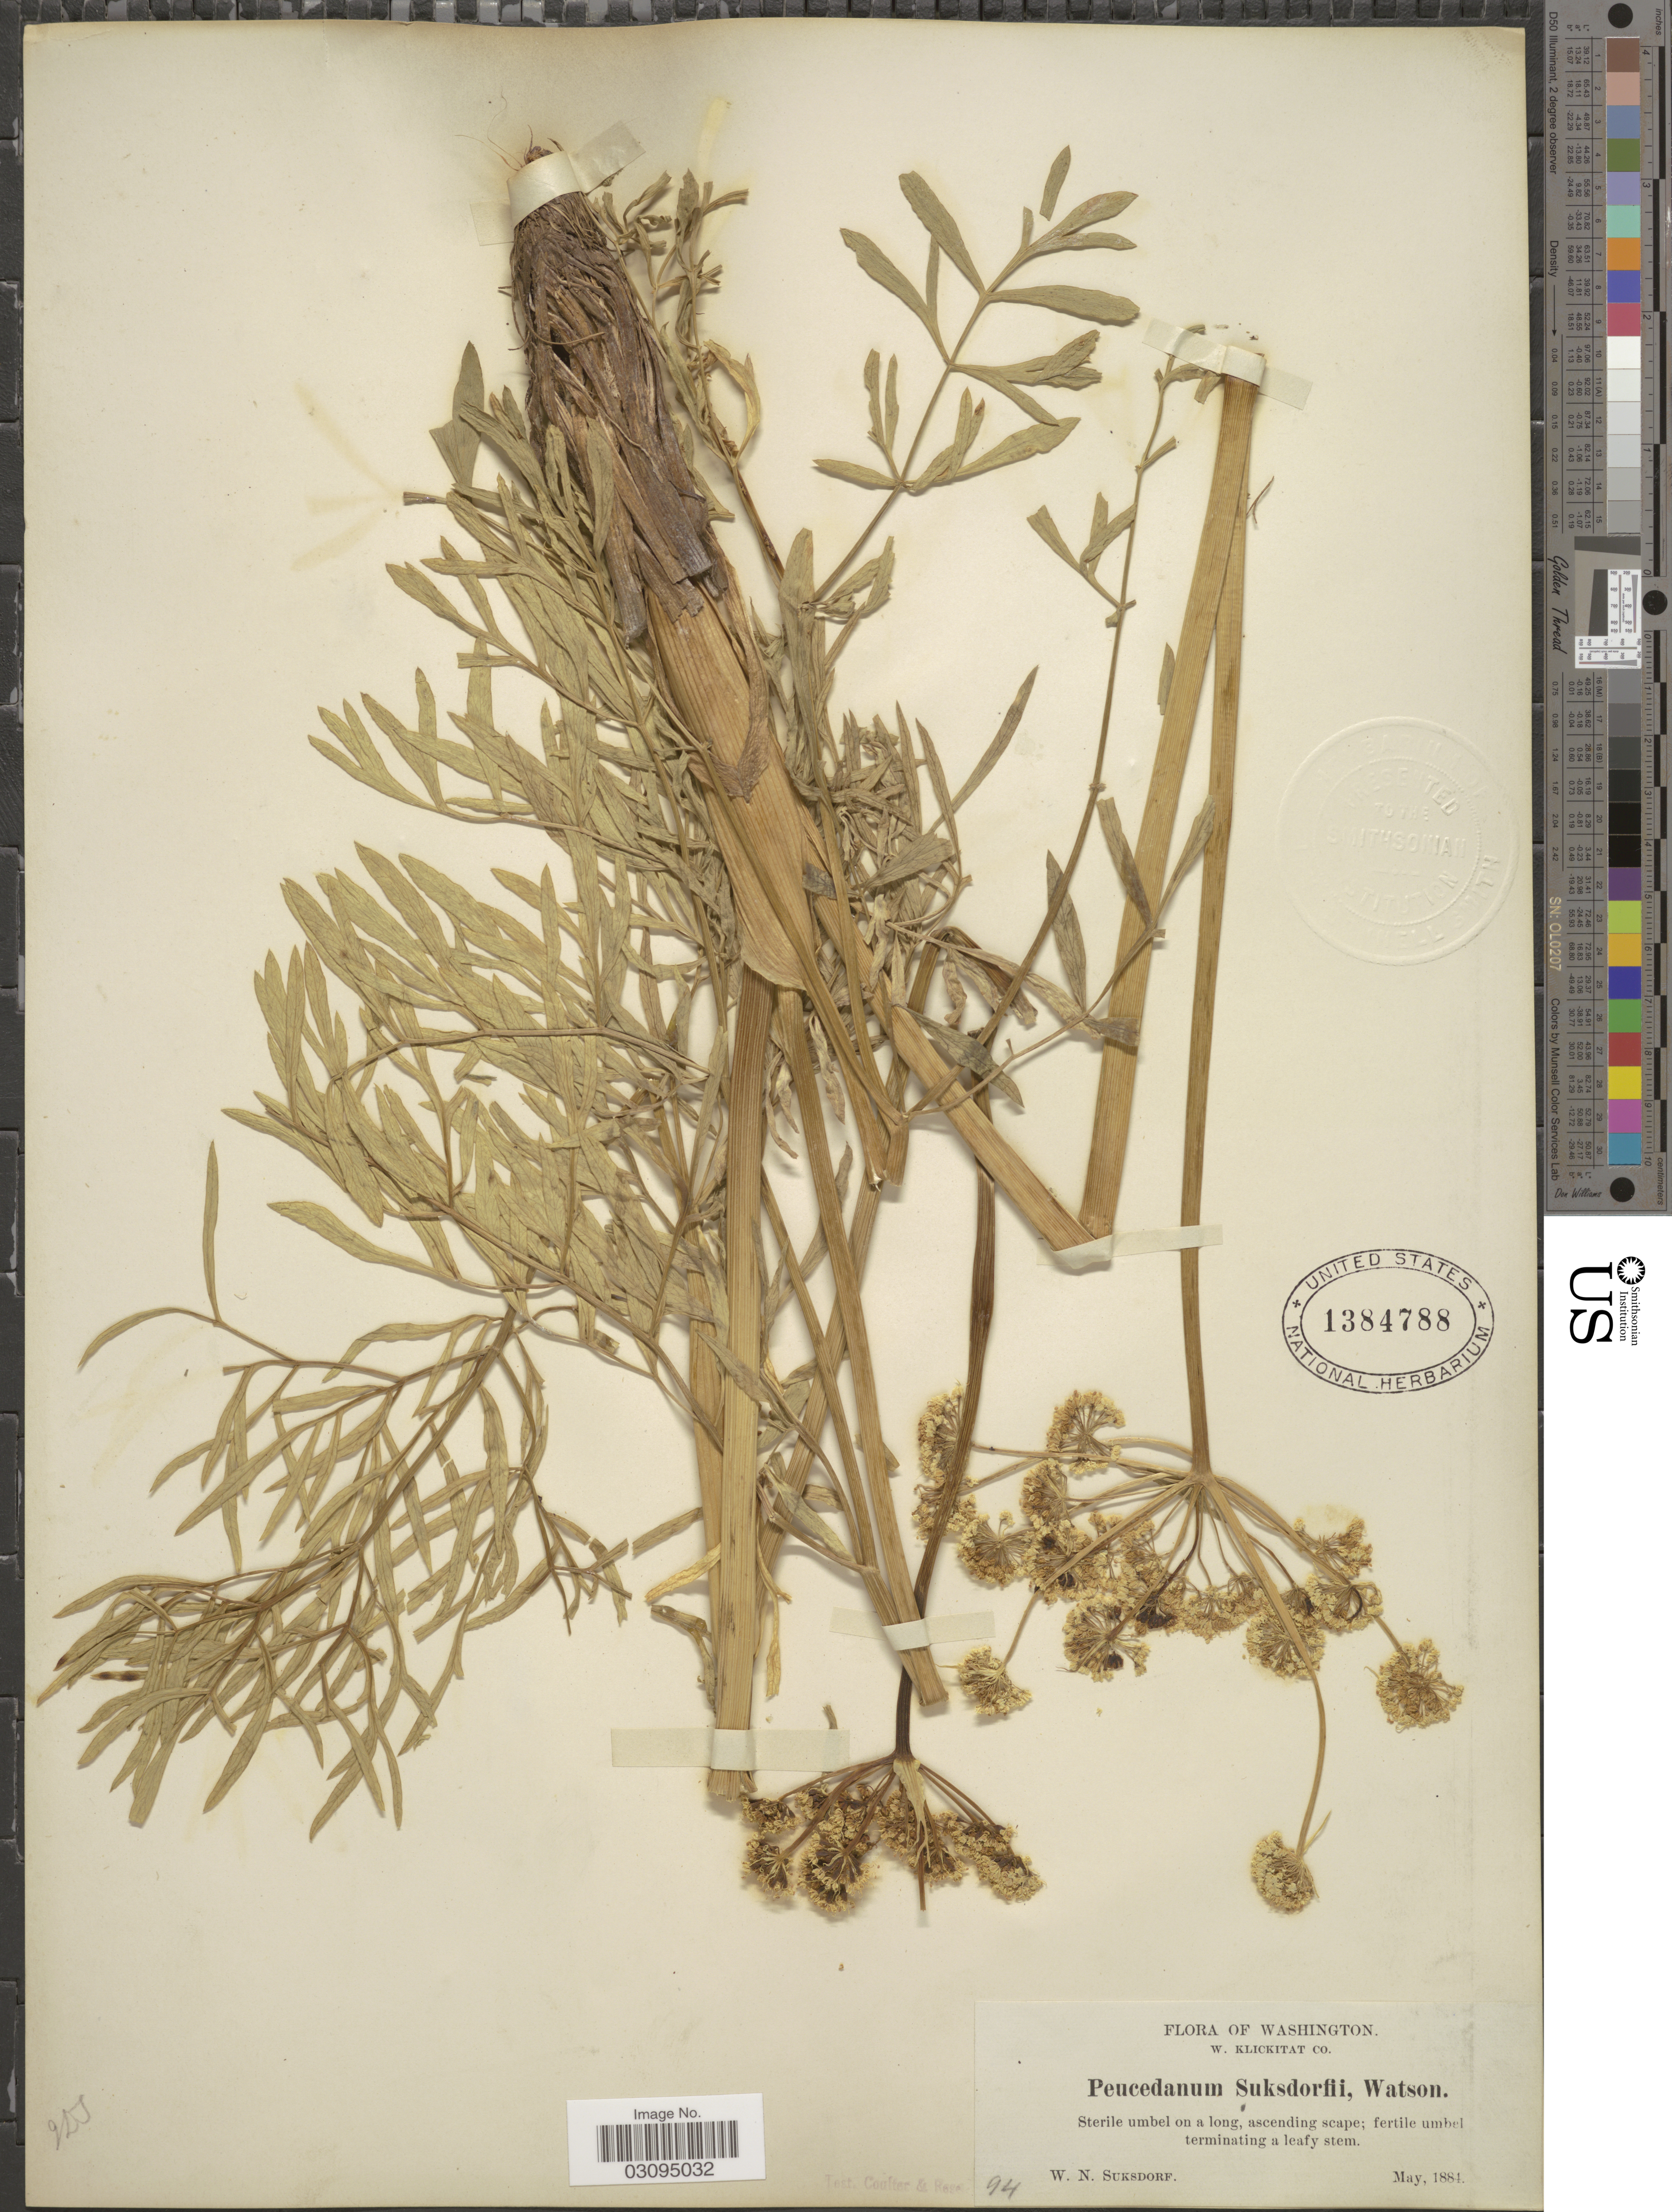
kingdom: Plantae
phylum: Tracheophyta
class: Magnoliopsida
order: Apiales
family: Apiaceae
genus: Lomatium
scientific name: Lomatium suksdorfii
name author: (S. Watson) J.M. Coult. & Rose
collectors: W. N. Suksdorf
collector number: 94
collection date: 1884-05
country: United States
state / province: Washington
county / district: Klickitat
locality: W. Klickitat Co.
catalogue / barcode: US 1384788